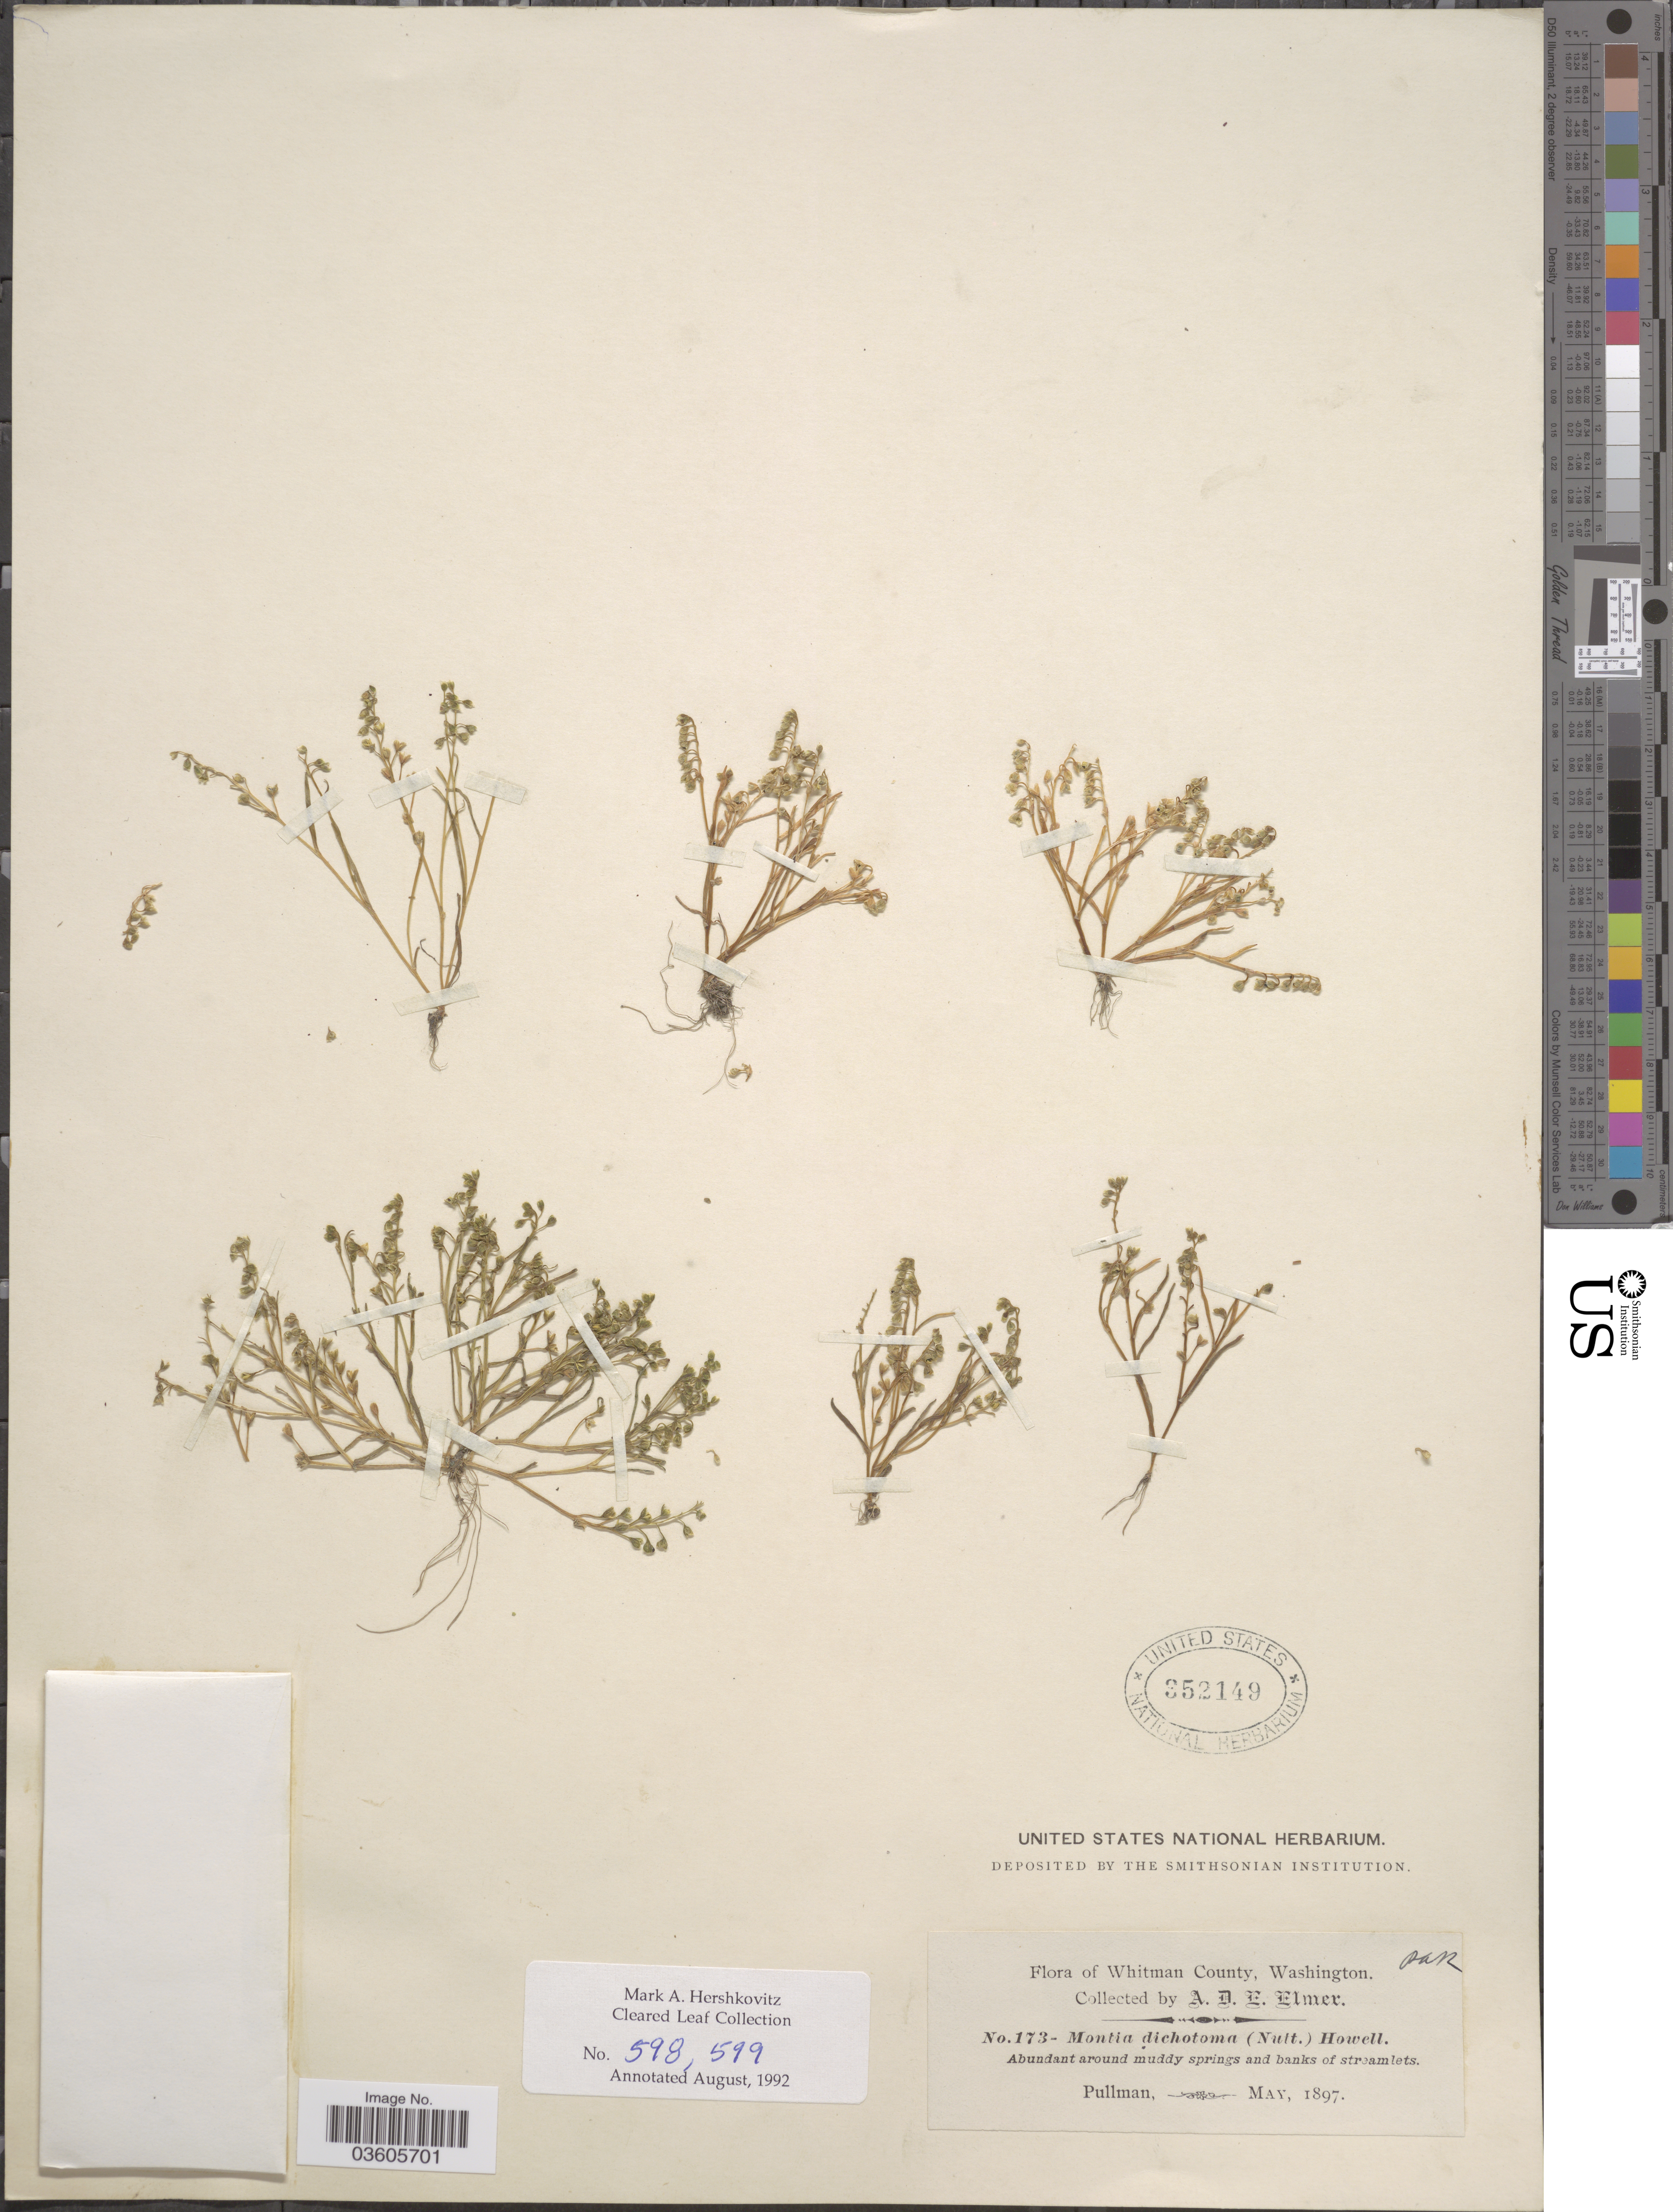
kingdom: Plantae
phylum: Tracheophyta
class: Magnoliopsida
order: Caryophyllales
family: Montiaceae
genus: Montia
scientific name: Montia dichotoma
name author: (Nutt.) Howell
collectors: A. D. E. Elmer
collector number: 173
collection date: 1897-05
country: United States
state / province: Washington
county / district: Whitman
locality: Whitman County. Pullman.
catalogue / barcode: US 352149